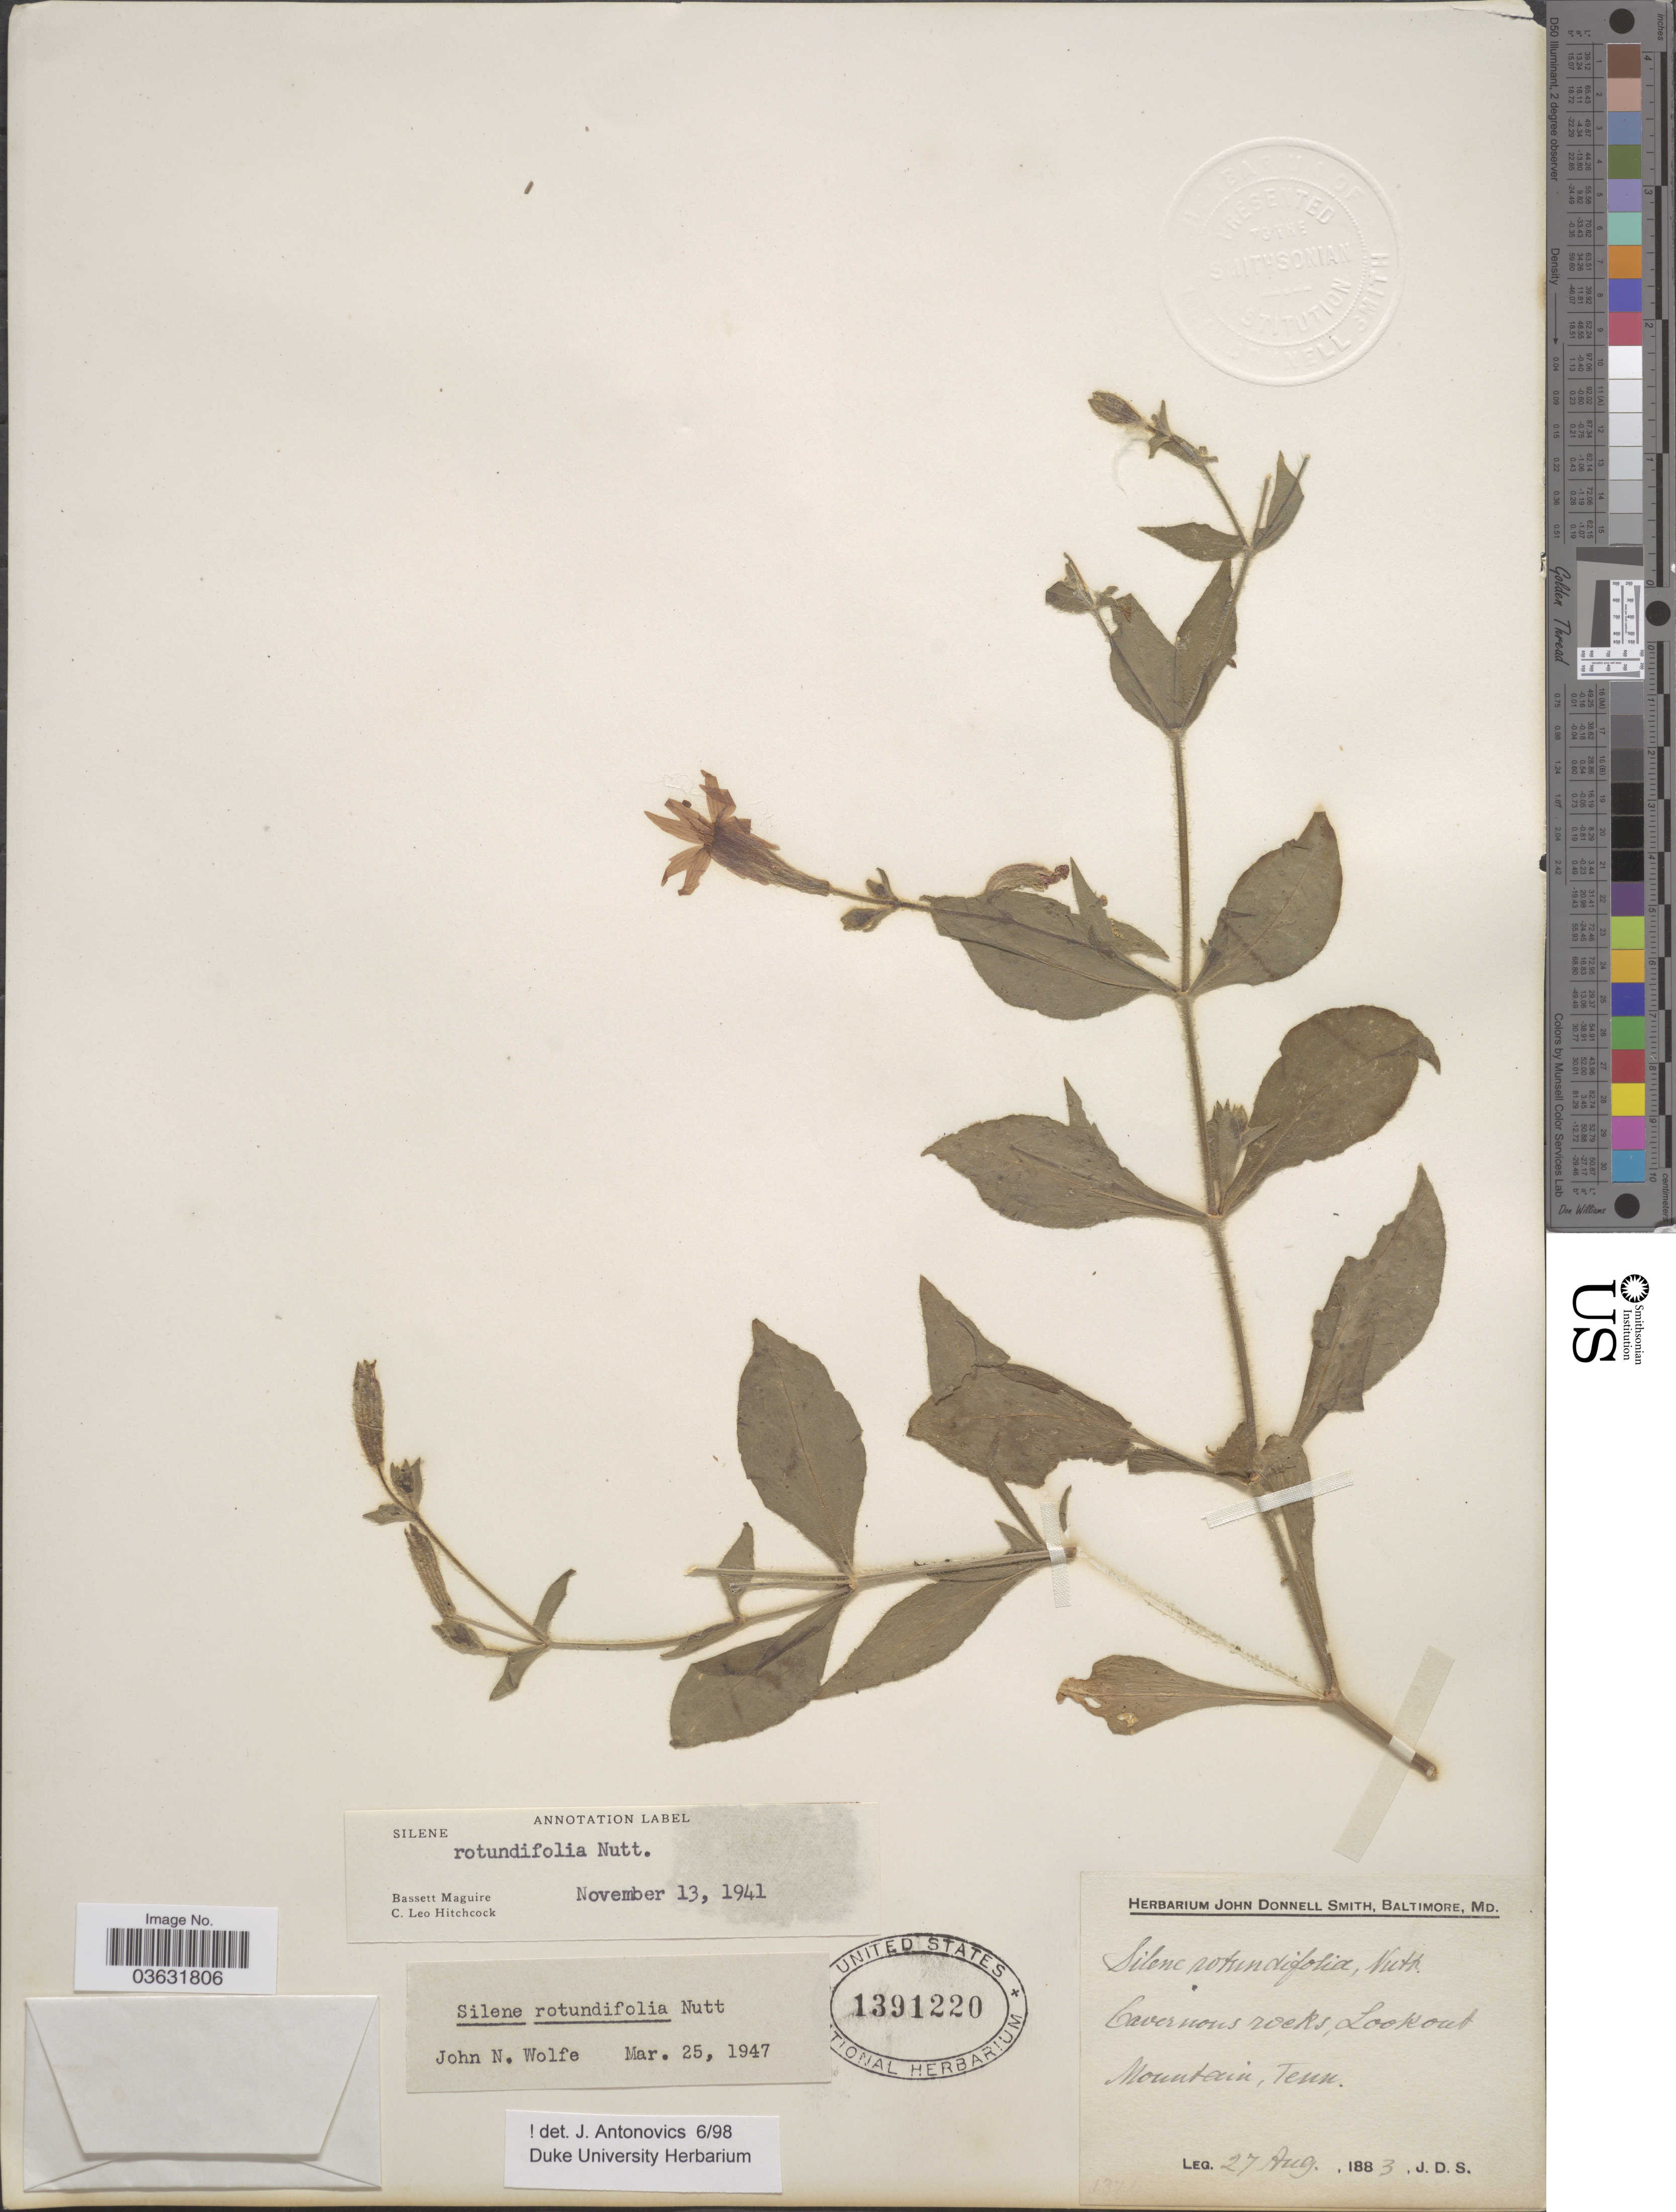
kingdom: Plantae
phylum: Tracheophyta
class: Magnoliopsida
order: Caryophyllales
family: Caryophyllaceae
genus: Silene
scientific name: Silene rotundifolia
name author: Nutt.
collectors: J. Donnell Smith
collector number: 1871*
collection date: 1883-08-27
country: United States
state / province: Tennessee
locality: Lookout Mountain.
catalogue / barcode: US 1391220